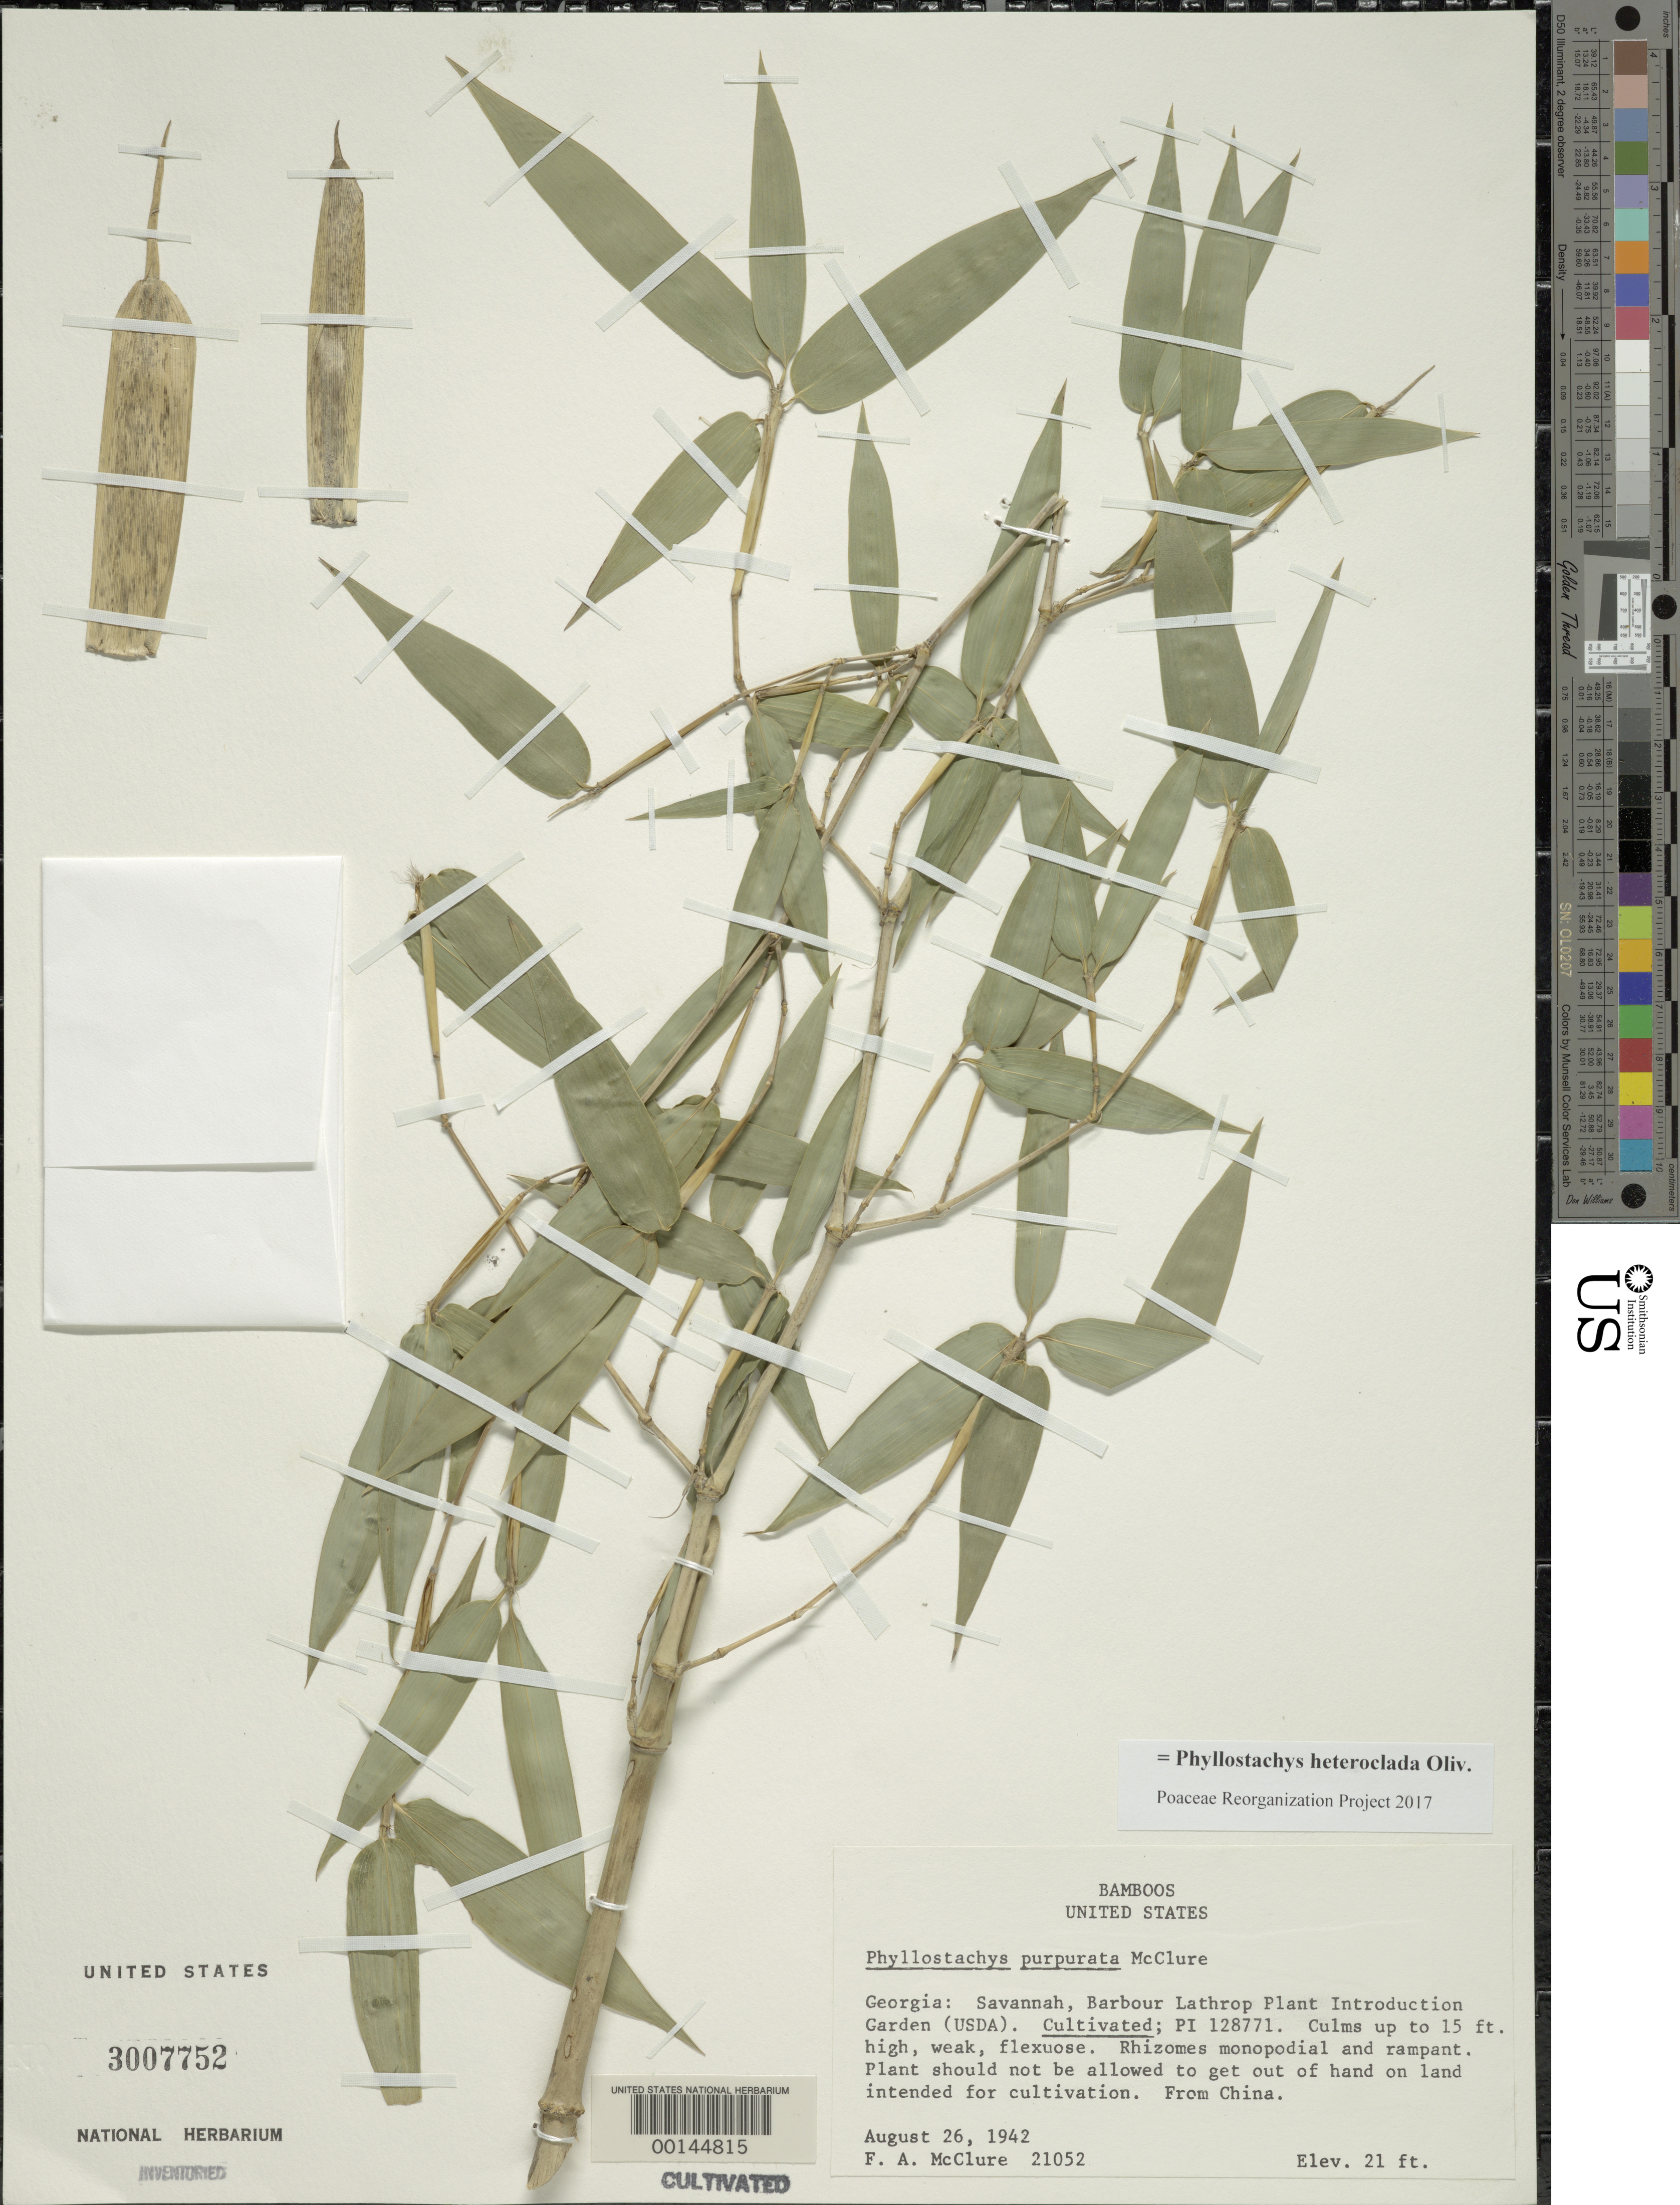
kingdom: Plantae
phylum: Tracheophyta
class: Liliopsida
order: Poales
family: Poaceae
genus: Phyllostachys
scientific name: Phyllostachys heteroclada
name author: Oliv.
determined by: Poaceae Reorganization Project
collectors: F. A. McClure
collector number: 21052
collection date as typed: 26 Aug 1942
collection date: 1942-08-26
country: United States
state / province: Georgia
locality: Savannah, barbour lathrop p.i. garden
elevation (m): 6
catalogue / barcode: US 3007752